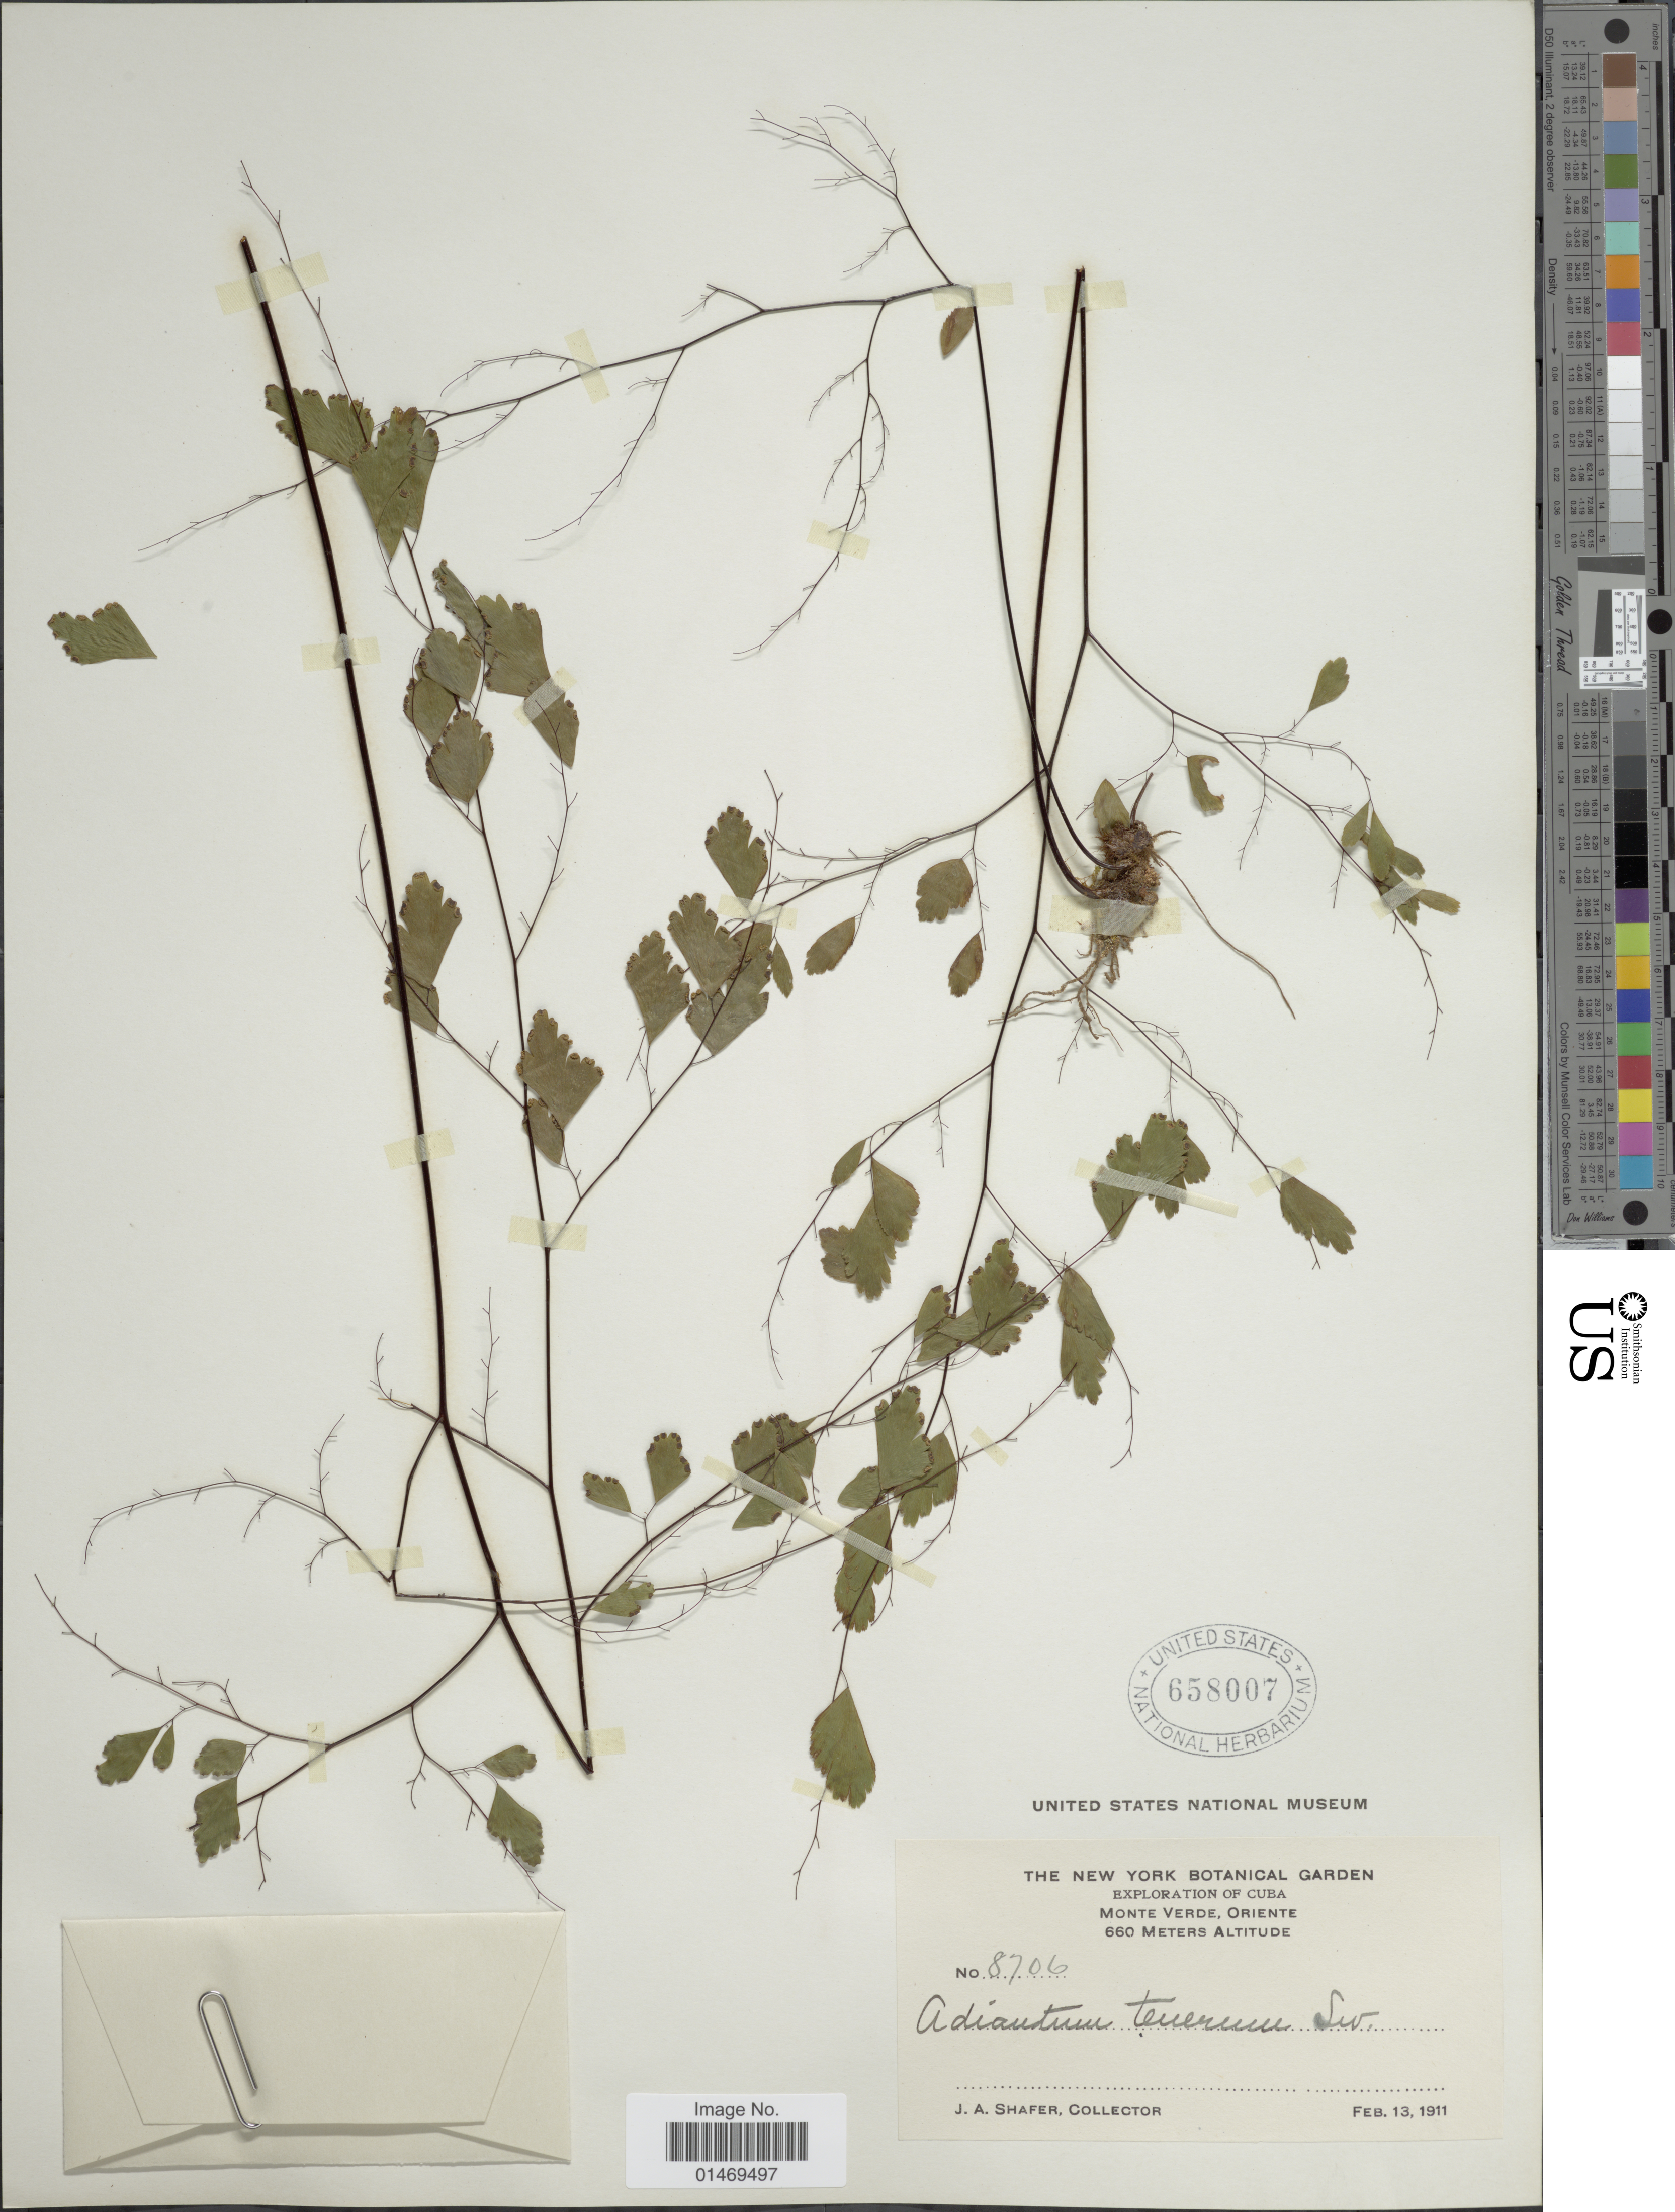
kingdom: Plantae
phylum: Tracheophyta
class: Polypodiopsida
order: Polypodiales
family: Pteridaceae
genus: Adiantum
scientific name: Adiantum tenerum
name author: Sw.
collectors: J. A. Shafer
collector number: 8706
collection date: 1911-02-13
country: Cuba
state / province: Oriente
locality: Monte Verde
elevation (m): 600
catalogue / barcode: US 658007